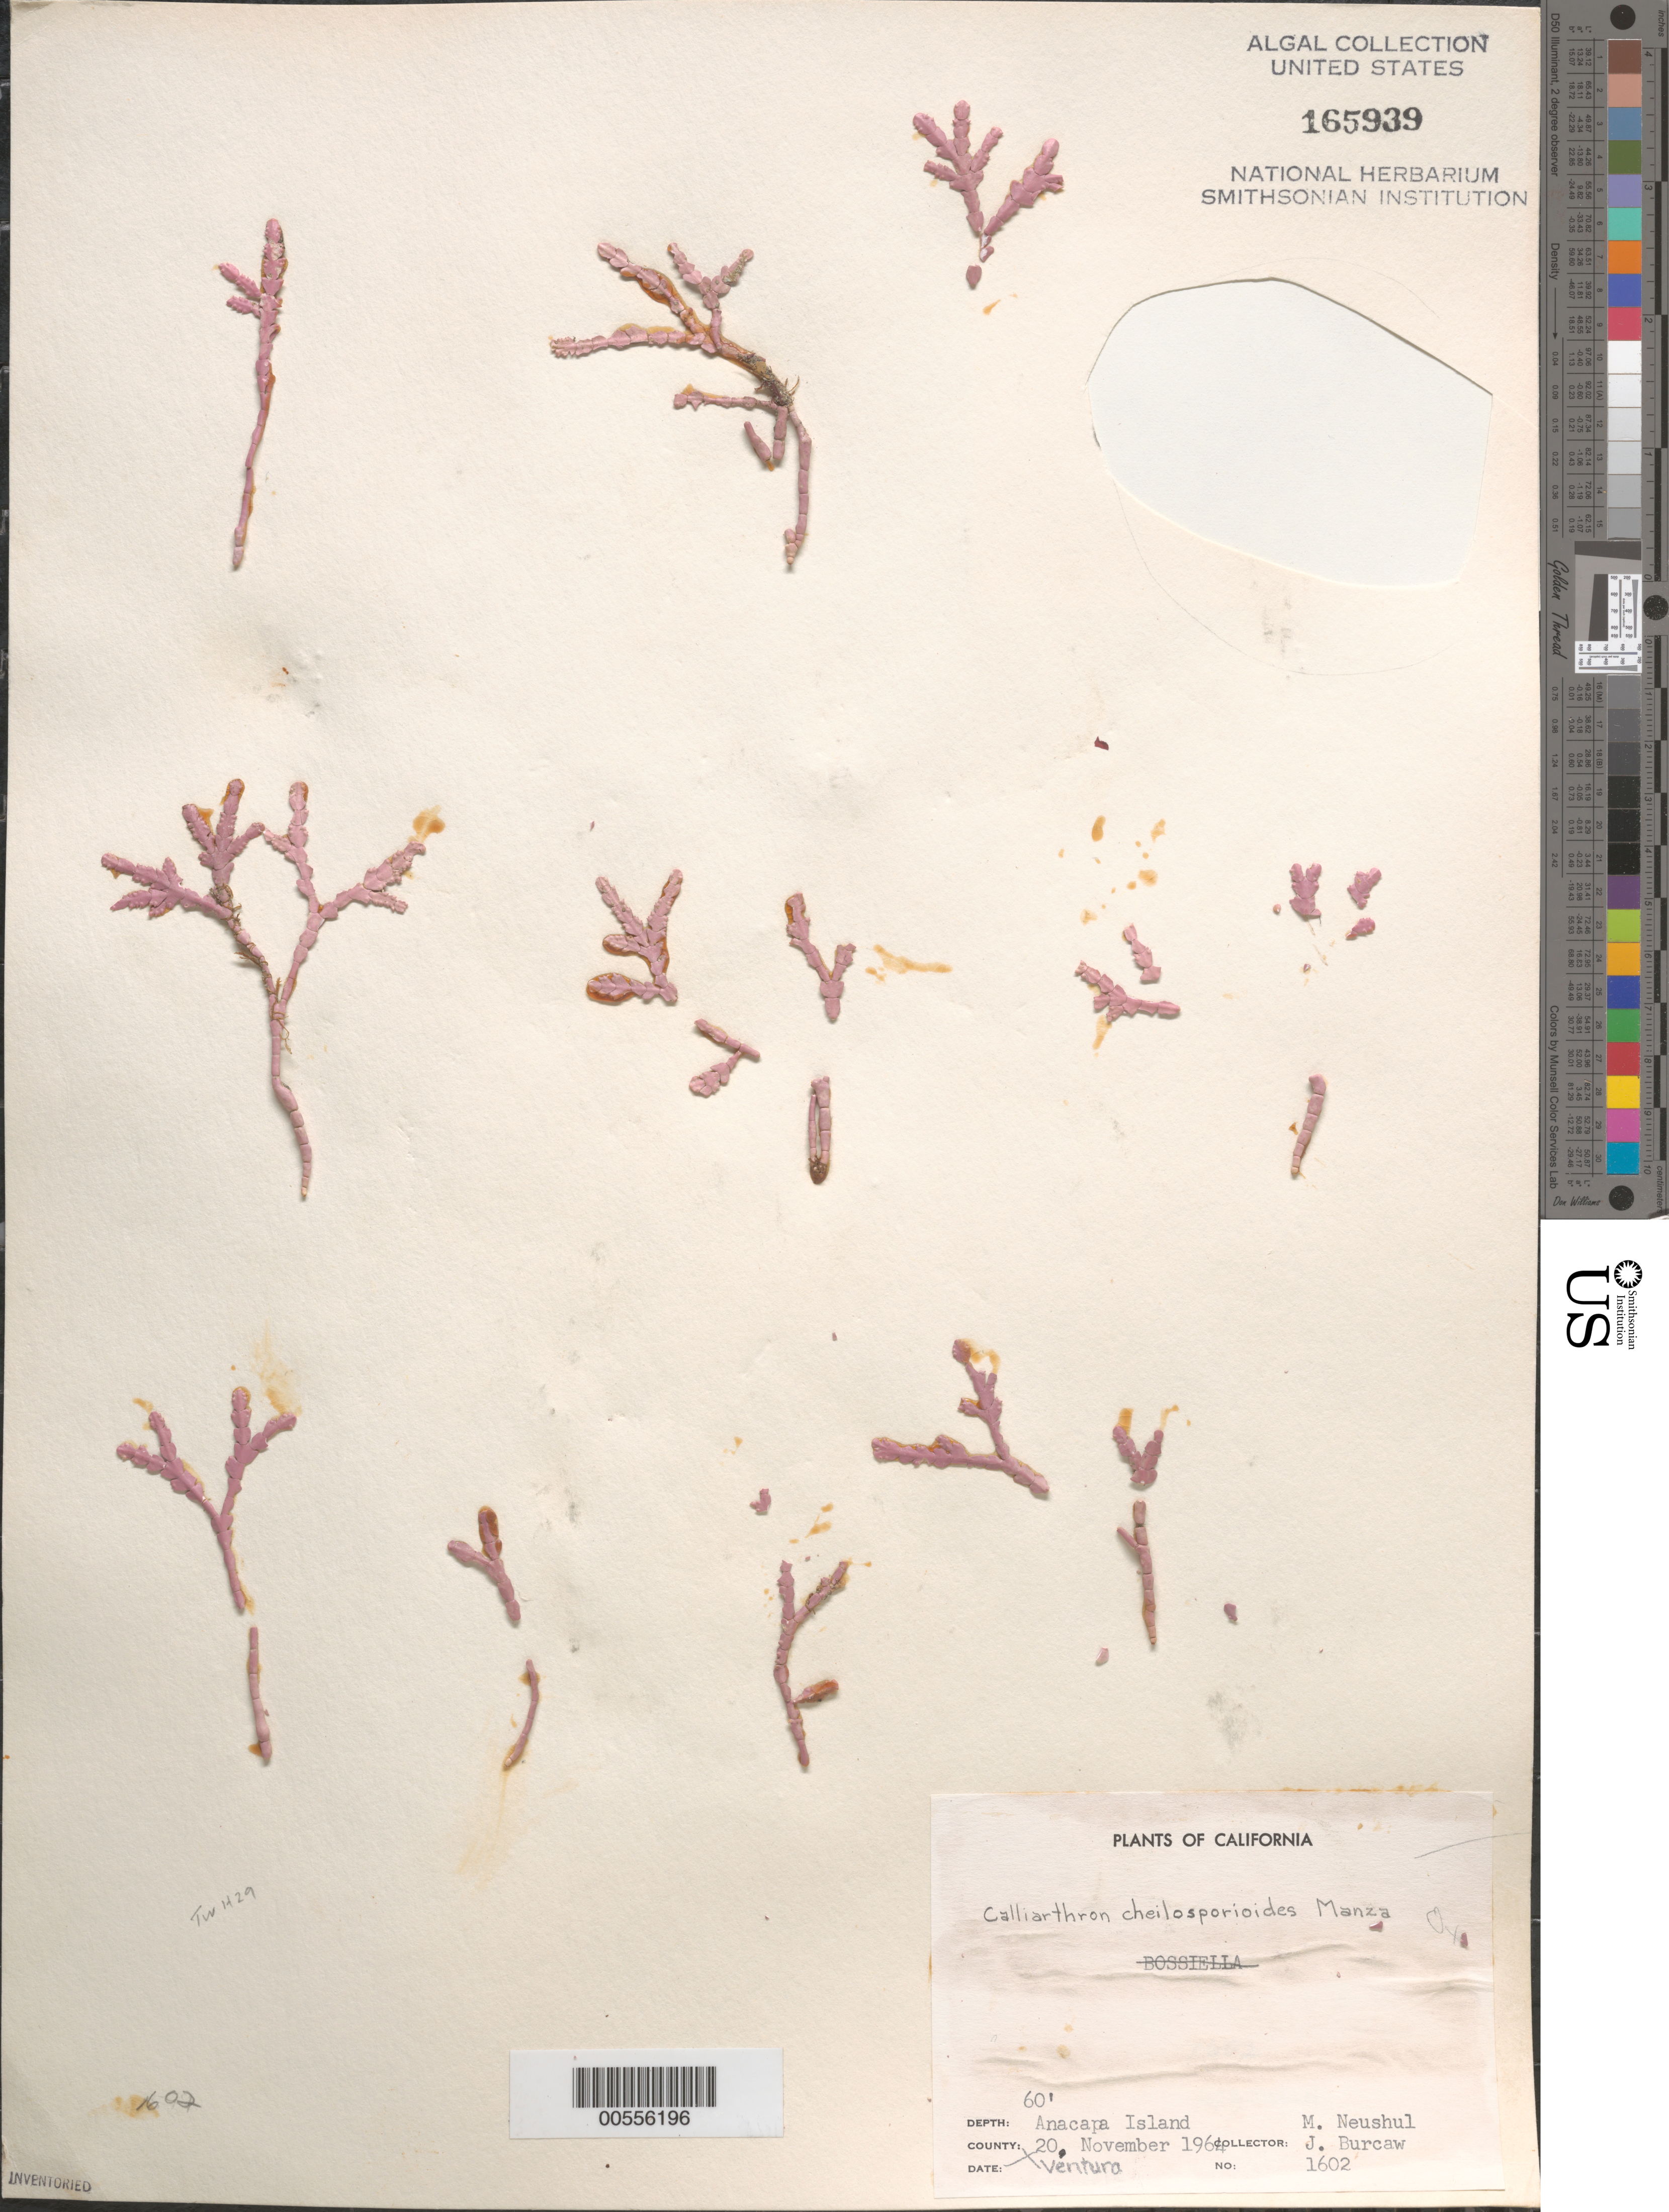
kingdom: Plantae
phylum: Rhodophyta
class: Florideophyceae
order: Corallinales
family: Corallinaceae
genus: Calliarthron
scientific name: Calliarthron cheilosporioides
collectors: M. Neushul & J. Burcaw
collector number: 1602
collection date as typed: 20 Nov 1964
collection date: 1964-11-20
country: United States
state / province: California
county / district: Ventura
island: Anacapa Island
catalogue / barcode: US 165939